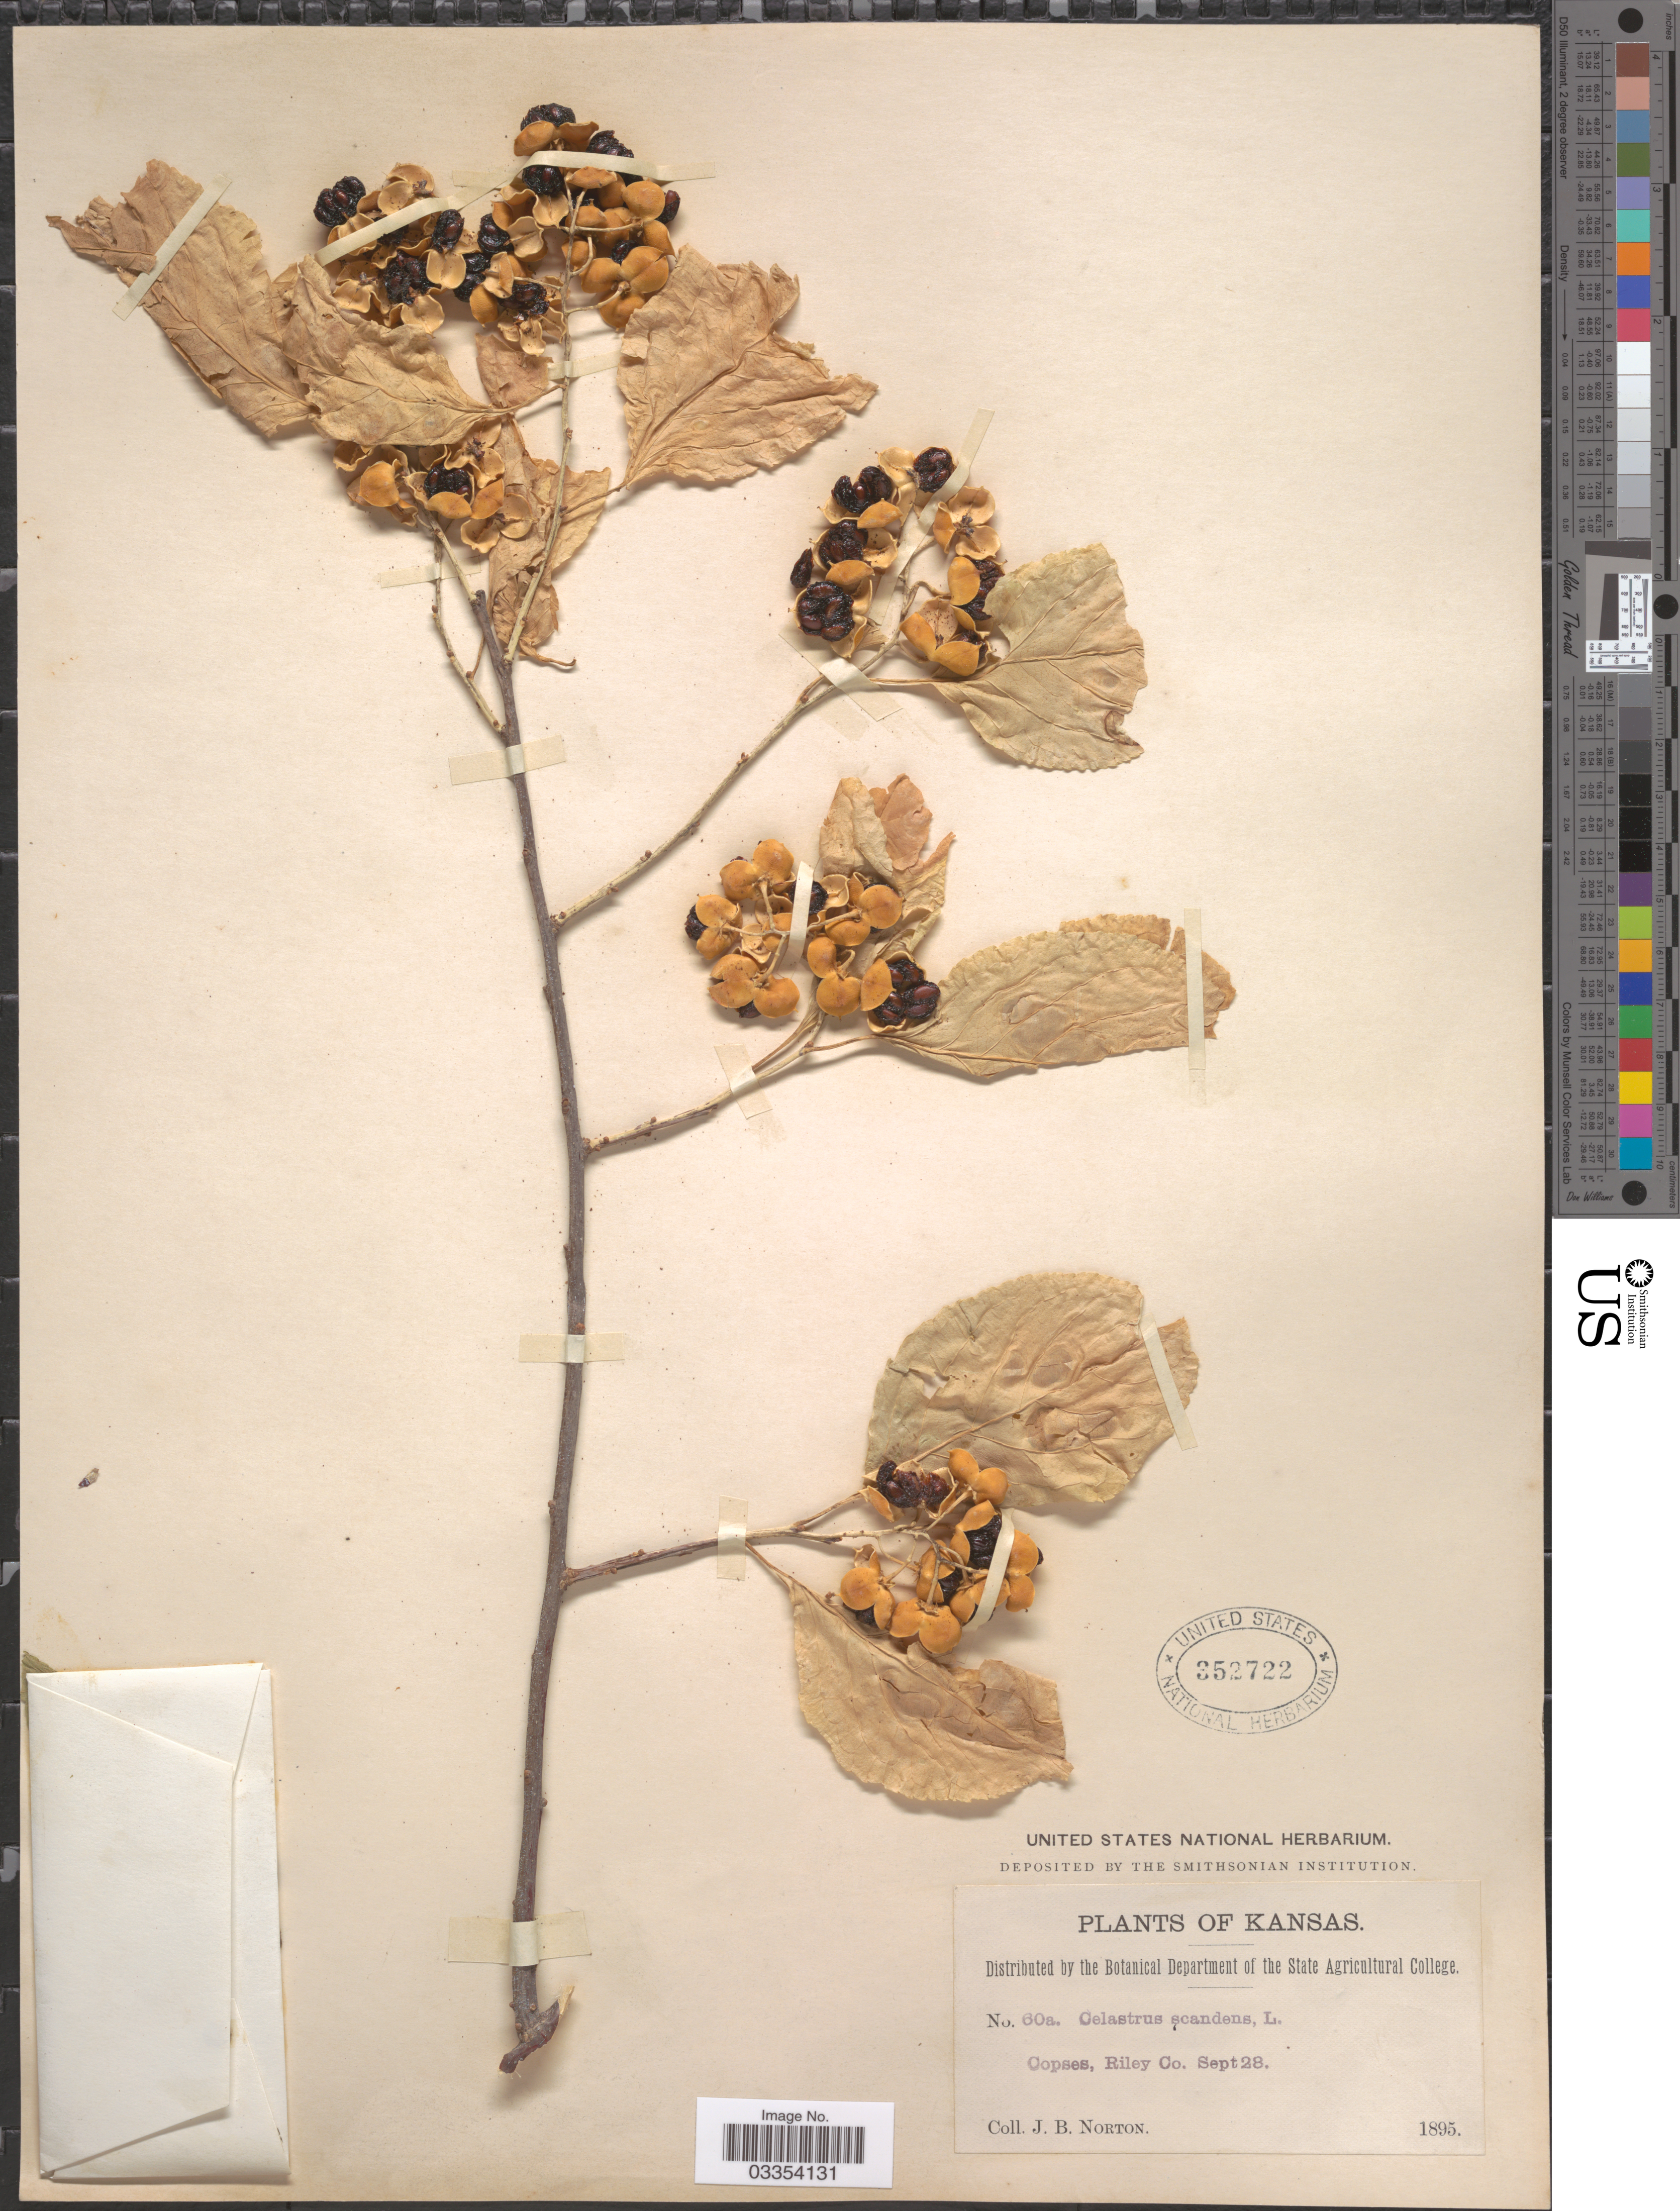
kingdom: Plantae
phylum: Tracheophyta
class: Magnoliopsida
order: Celastrales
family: Celastraceae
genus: Celastrus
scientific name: Celastrus scandens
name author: L.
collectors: J. B. Norton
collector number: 60a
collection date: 1895-09-28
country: United States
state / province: Kansas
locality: Copses, Riley Co.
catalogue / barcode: US 352722